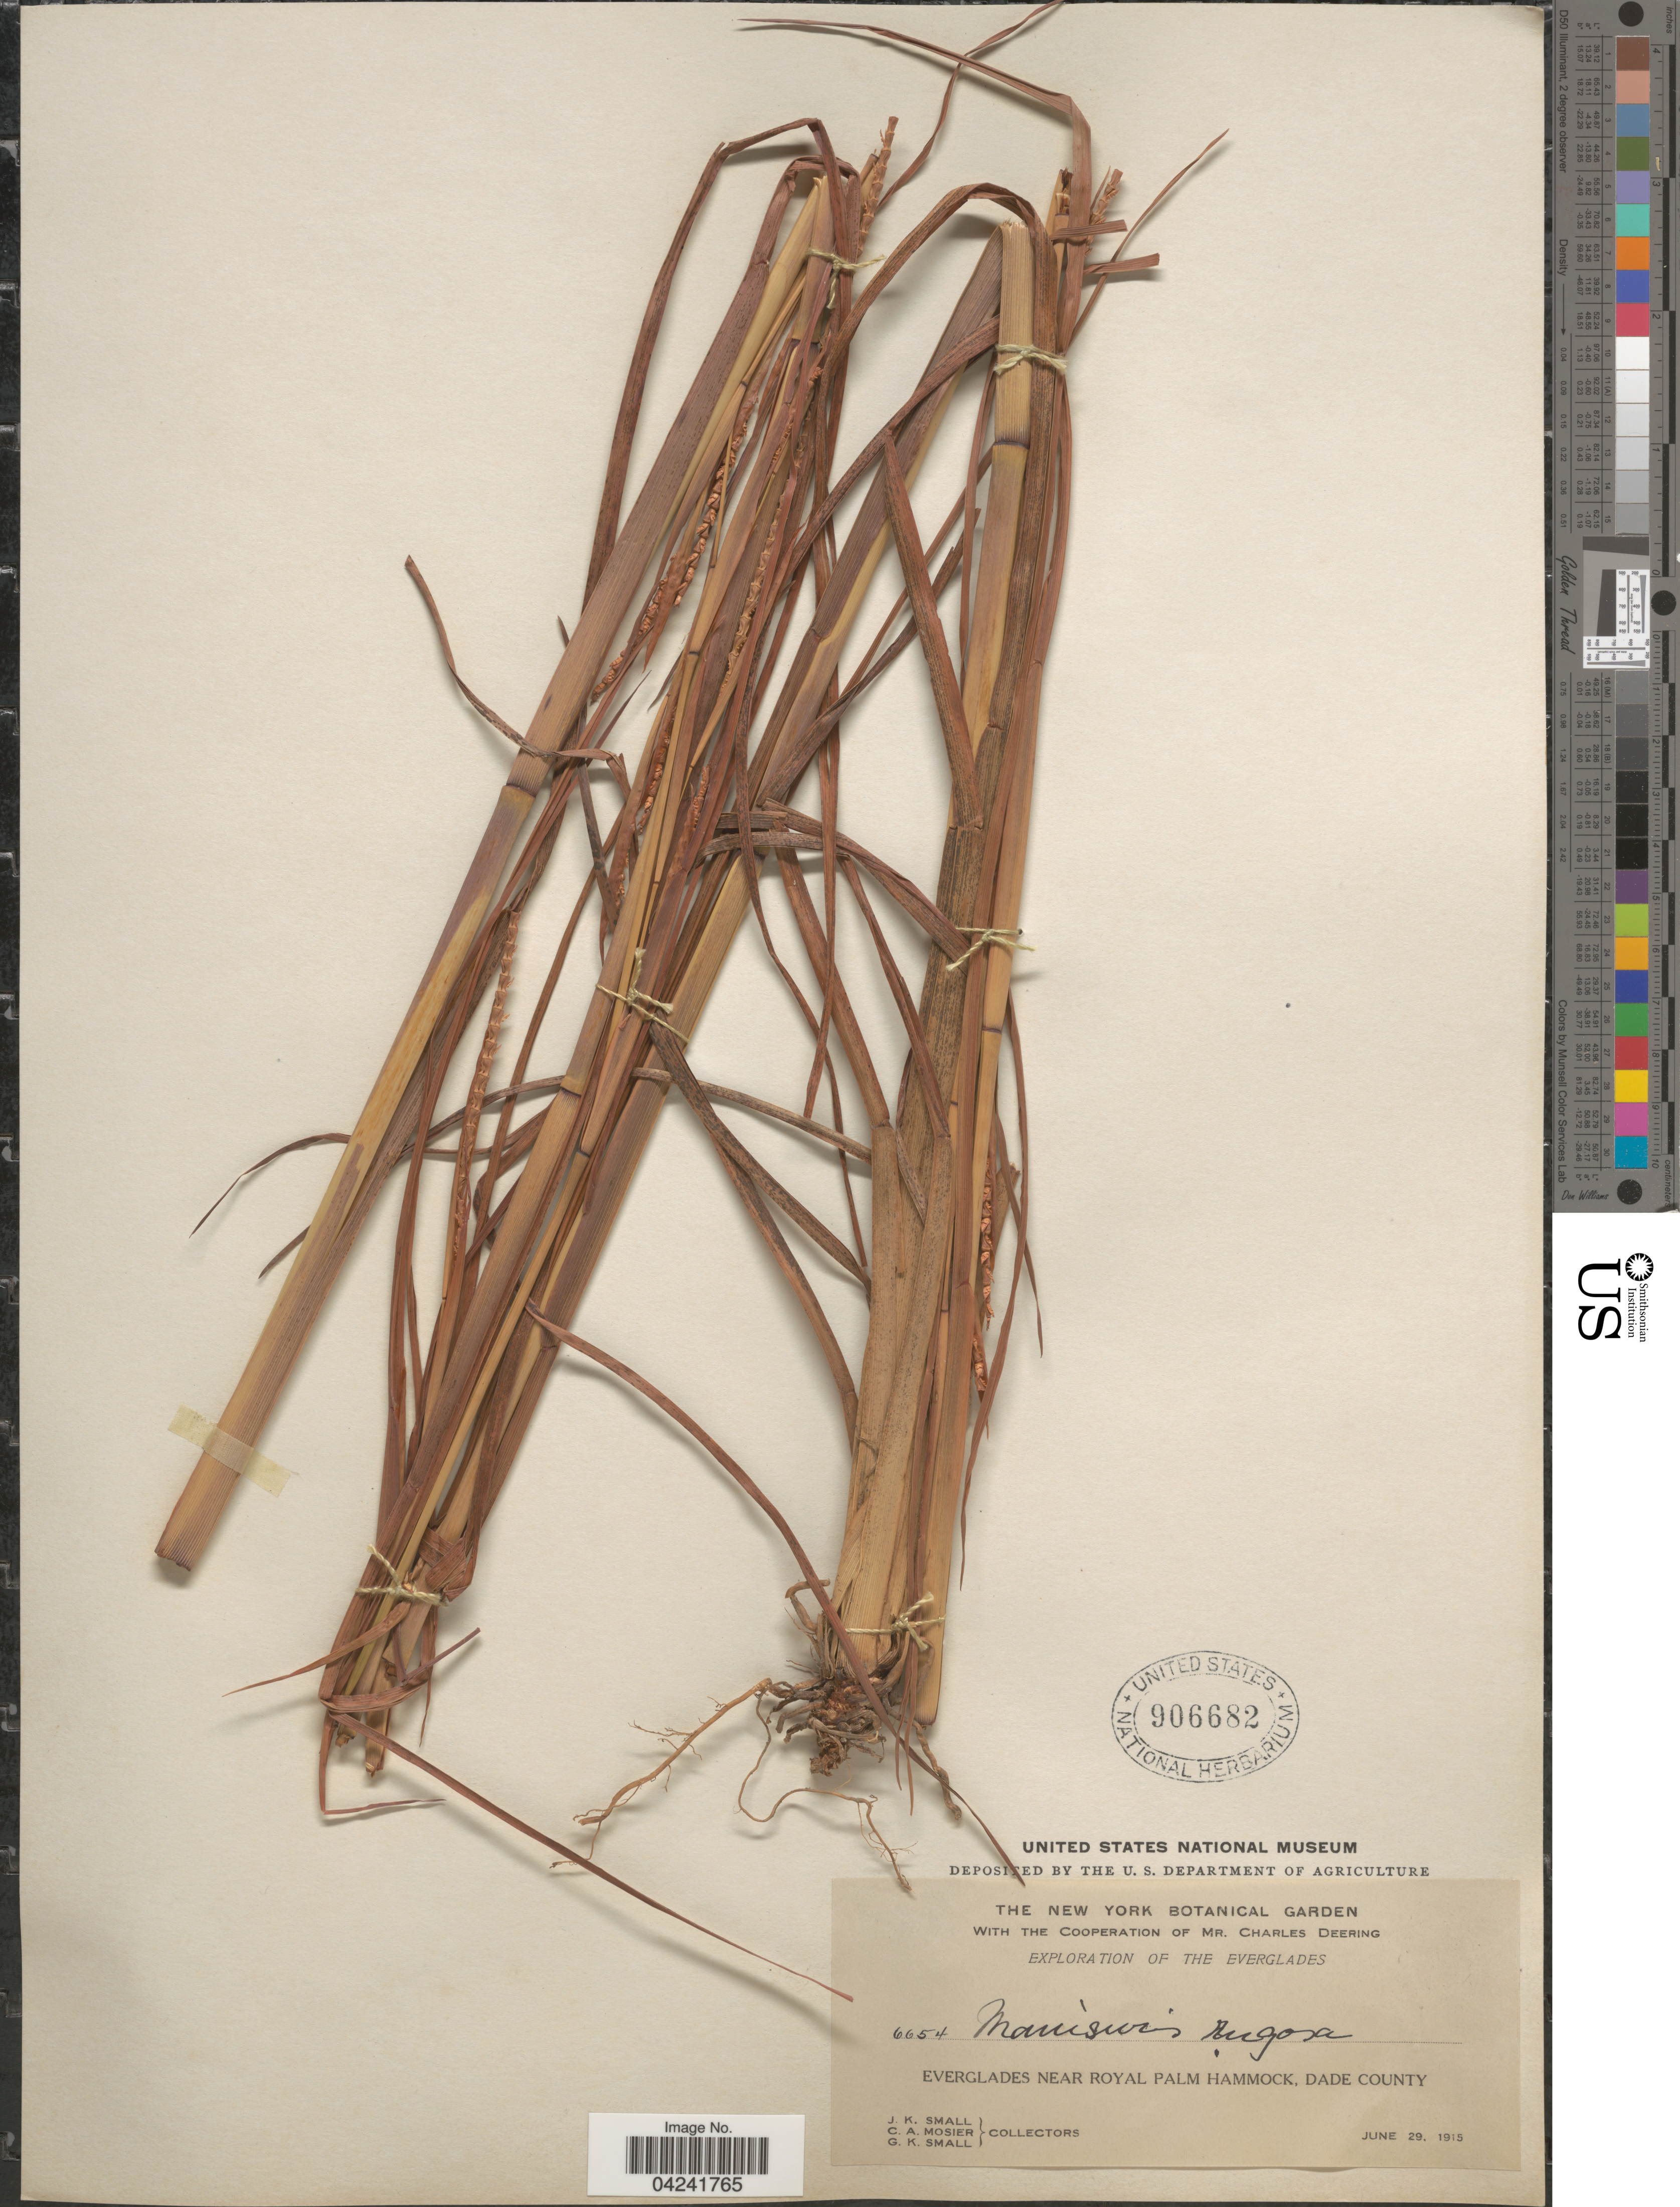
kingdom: Plantae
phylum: Tracheophyta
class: Liliopsida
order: Poales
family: Poaceae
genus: Mnesithea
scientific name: Mnesithea rugosa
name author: (Nutt.) de Koning & Sosef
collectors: J. K. Small, C. A. Mosier & G. K. Small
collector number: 6654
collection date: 1915-06-29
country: United States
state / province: Florida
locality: Exploration of the Everglades. Everglades near Royal Palm Hammock, Dade County.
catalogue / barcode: US 906682